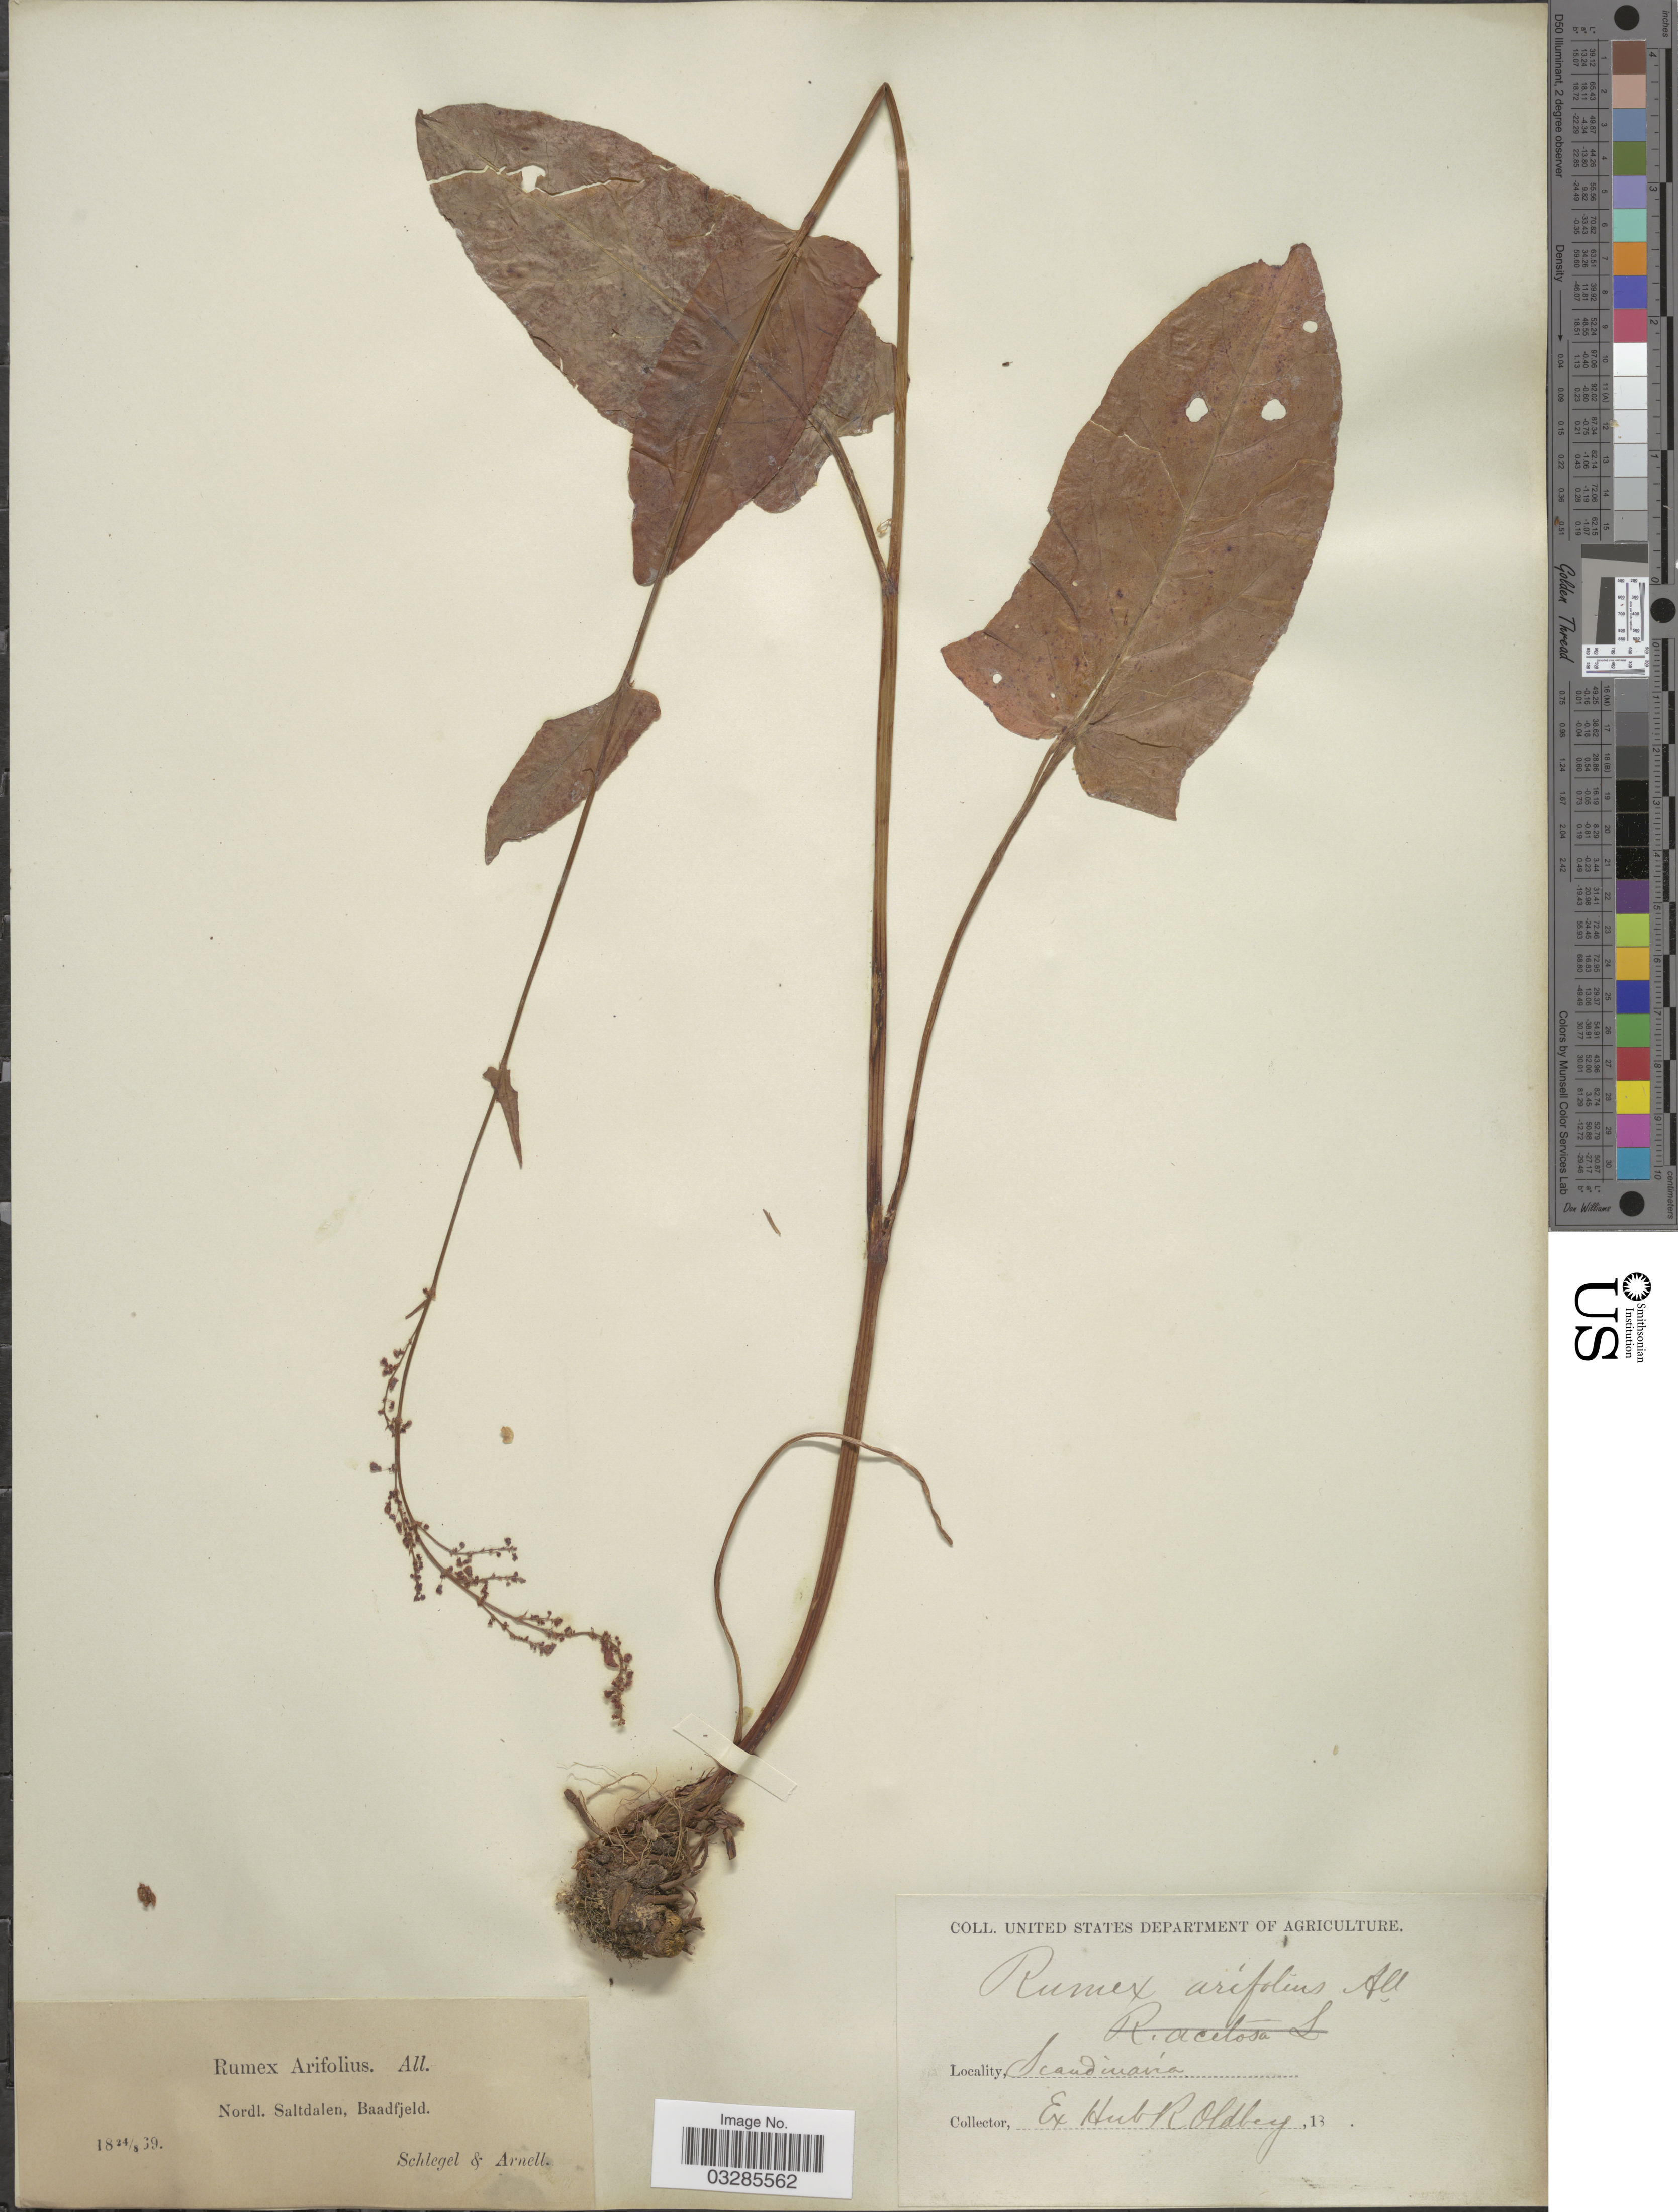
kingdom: Plantae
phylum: Tracheophyta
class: Magnoliopsida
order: Caryophyllales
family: Polygonaceae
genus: Rumex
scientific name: Rumex arifolius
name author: All.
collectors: Schlegel & Arnell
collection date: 1869-08-24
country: Norway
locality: Nordl. Saltdalen, Baadfjeld. Scandinavia.